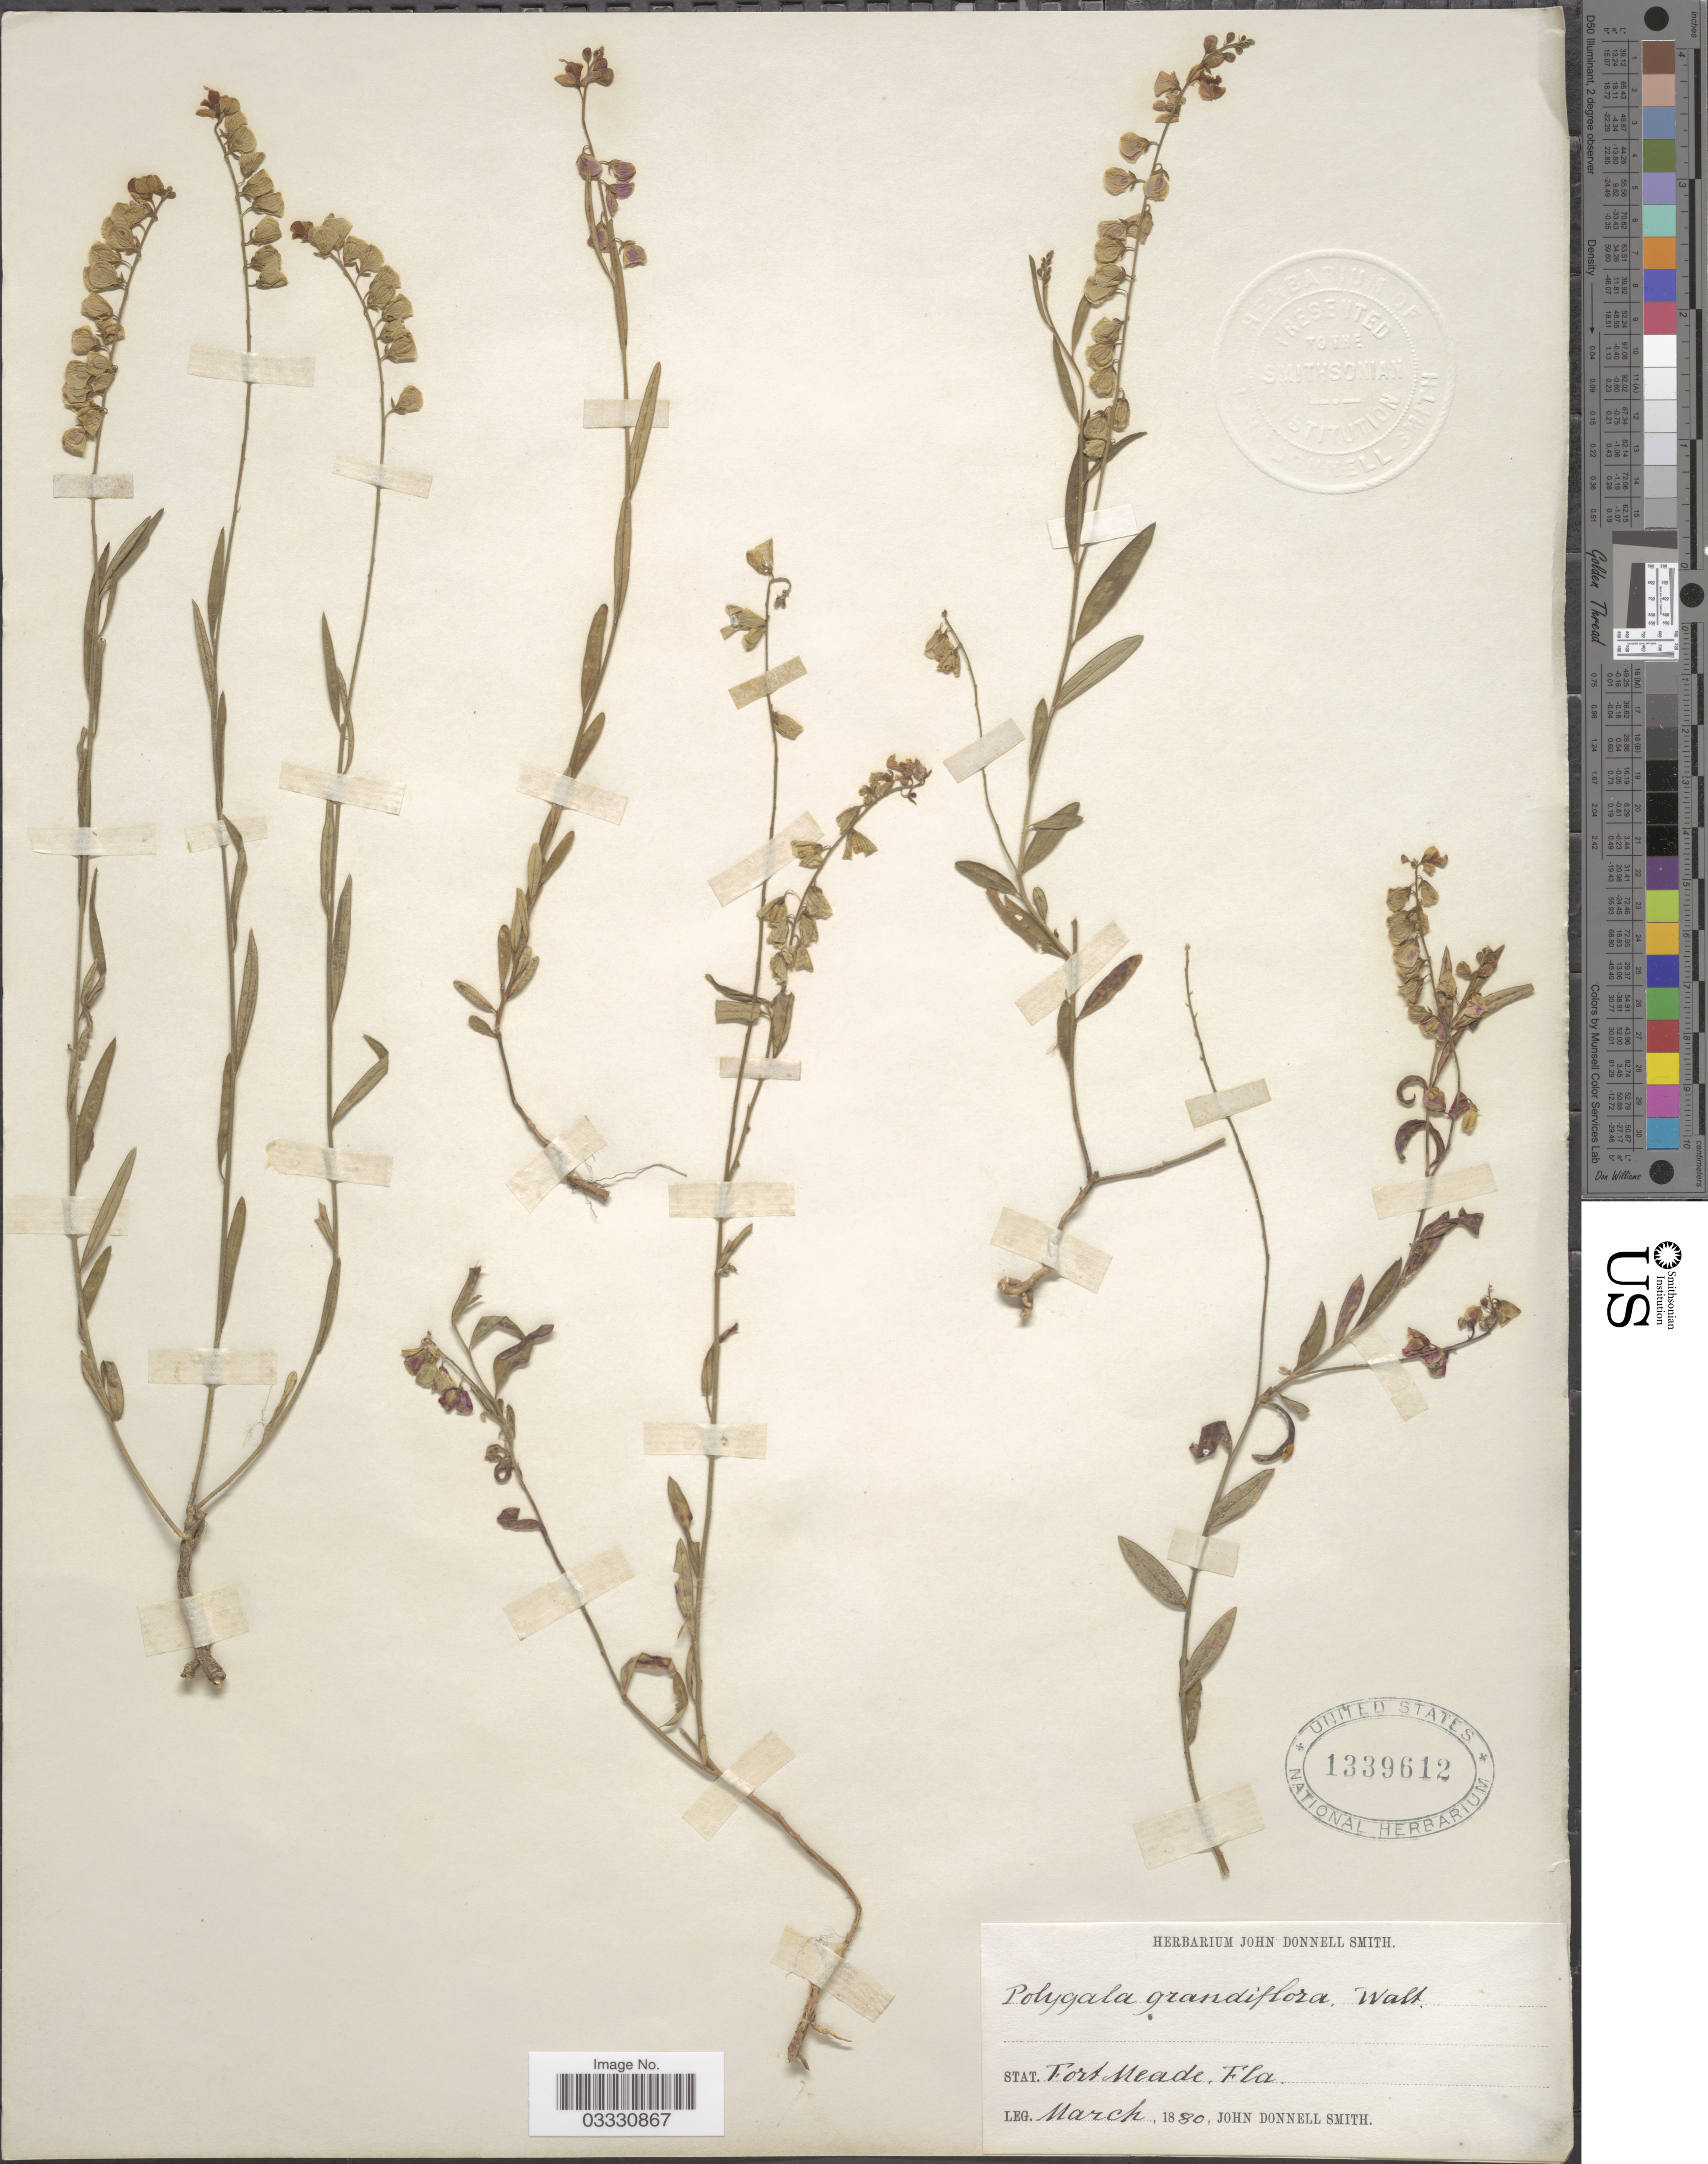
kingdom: Plantae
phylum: Tracheophyta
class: Magnoliopsida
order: Fabales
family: Polygalaceae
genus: Asemeia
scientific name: Asemeia grandiflora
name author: (Walter) Small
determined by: Strong, Mark T., (BOT), Smithsonian Institution - National Museum of Natural History (UNITED STATES)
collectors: J. Donnell Smith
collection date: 1880-03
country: United States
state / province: Florida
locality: Fort Meade.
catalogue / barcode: US 1339612